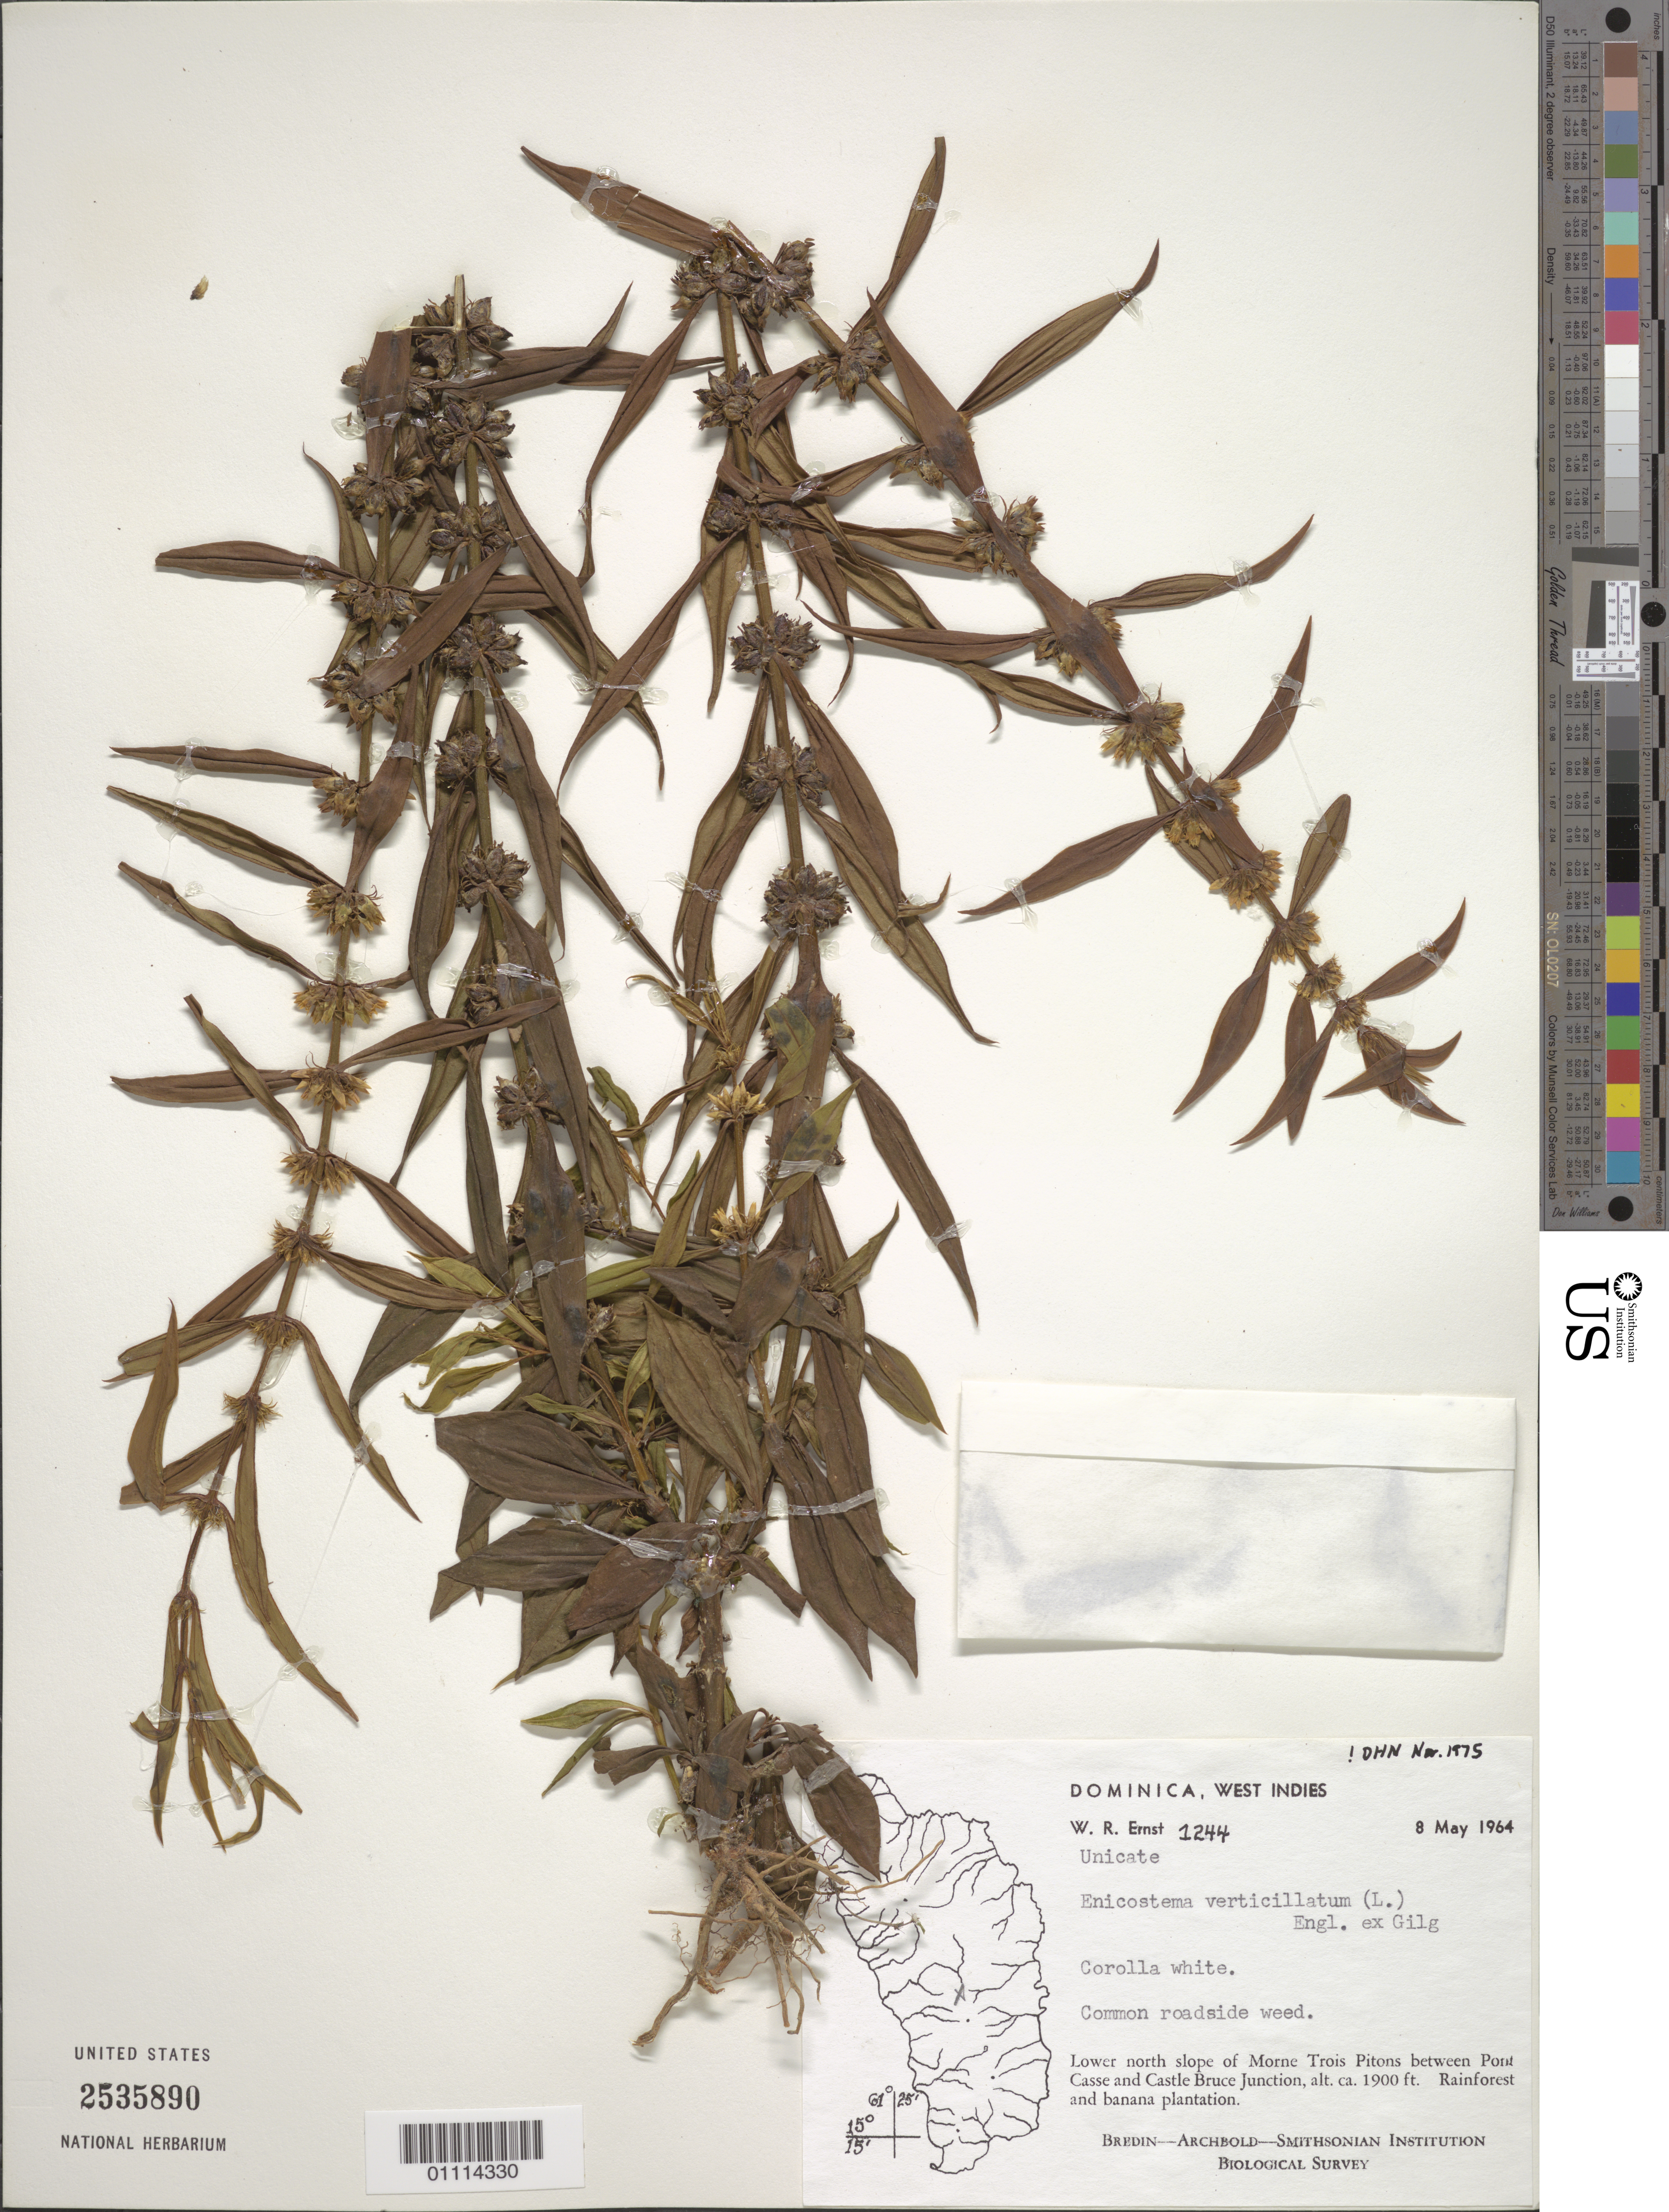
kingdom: Plantae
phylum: Tracheophyta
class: Magnoliopsida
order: Gentianales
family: Gentianaceae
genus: Enicostema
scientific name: Enicostema verticillatum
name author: (L.) Engl.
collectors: W. R. Ernst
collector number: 1244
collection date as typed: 08 May 1964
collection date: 1964-05-08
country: Dominica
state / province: St. Joseph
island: Dominica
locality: Lower N slope of Morne Trois Pitons between Pont Casse and Castle Bruce Junction. Rainforest and bannana plantation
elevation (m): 579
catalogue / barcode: US 2535890